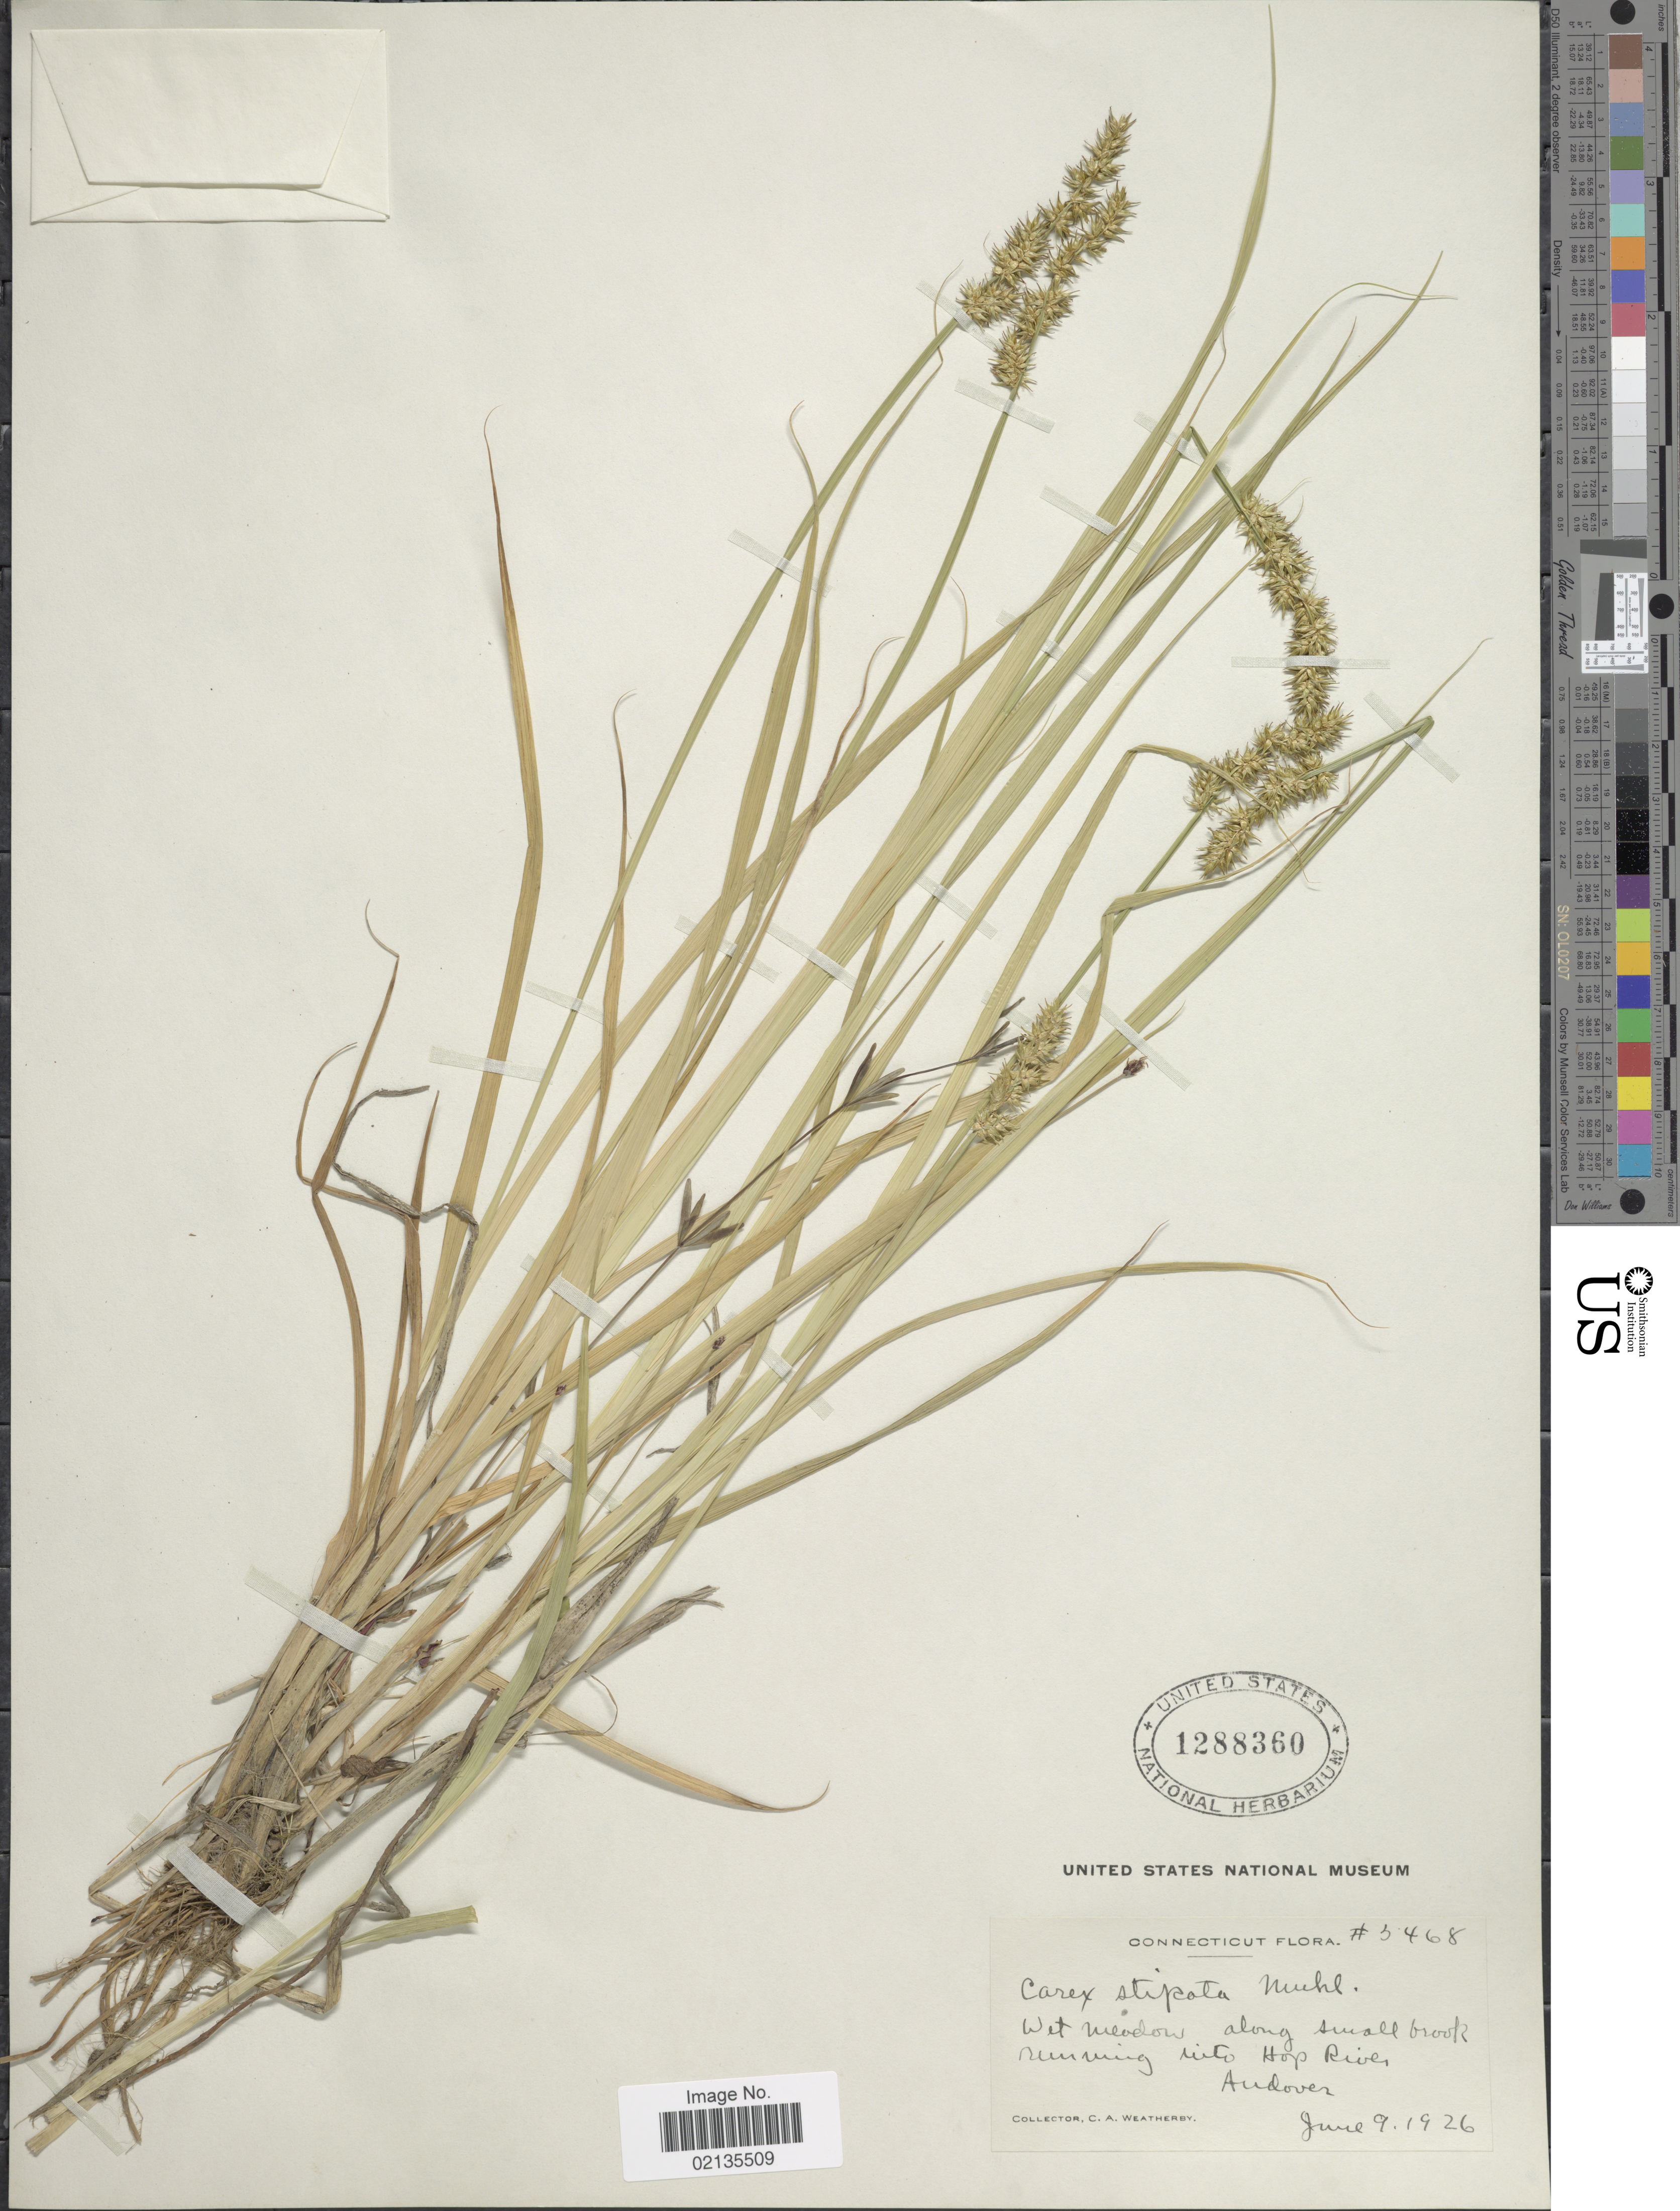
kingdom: Plantae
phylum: Tracheophyta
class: Liliopsida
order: Poales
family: Cyperaceae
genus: Carex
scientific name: Carex stipata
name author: Muhl. ex Willd.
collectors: C. A. Weatherby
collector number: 3468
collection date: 1926-06-09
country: United States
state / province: Connecticut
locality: Wet meadow, along small brook running into Hop River, Andover.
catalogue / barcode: US 1288360